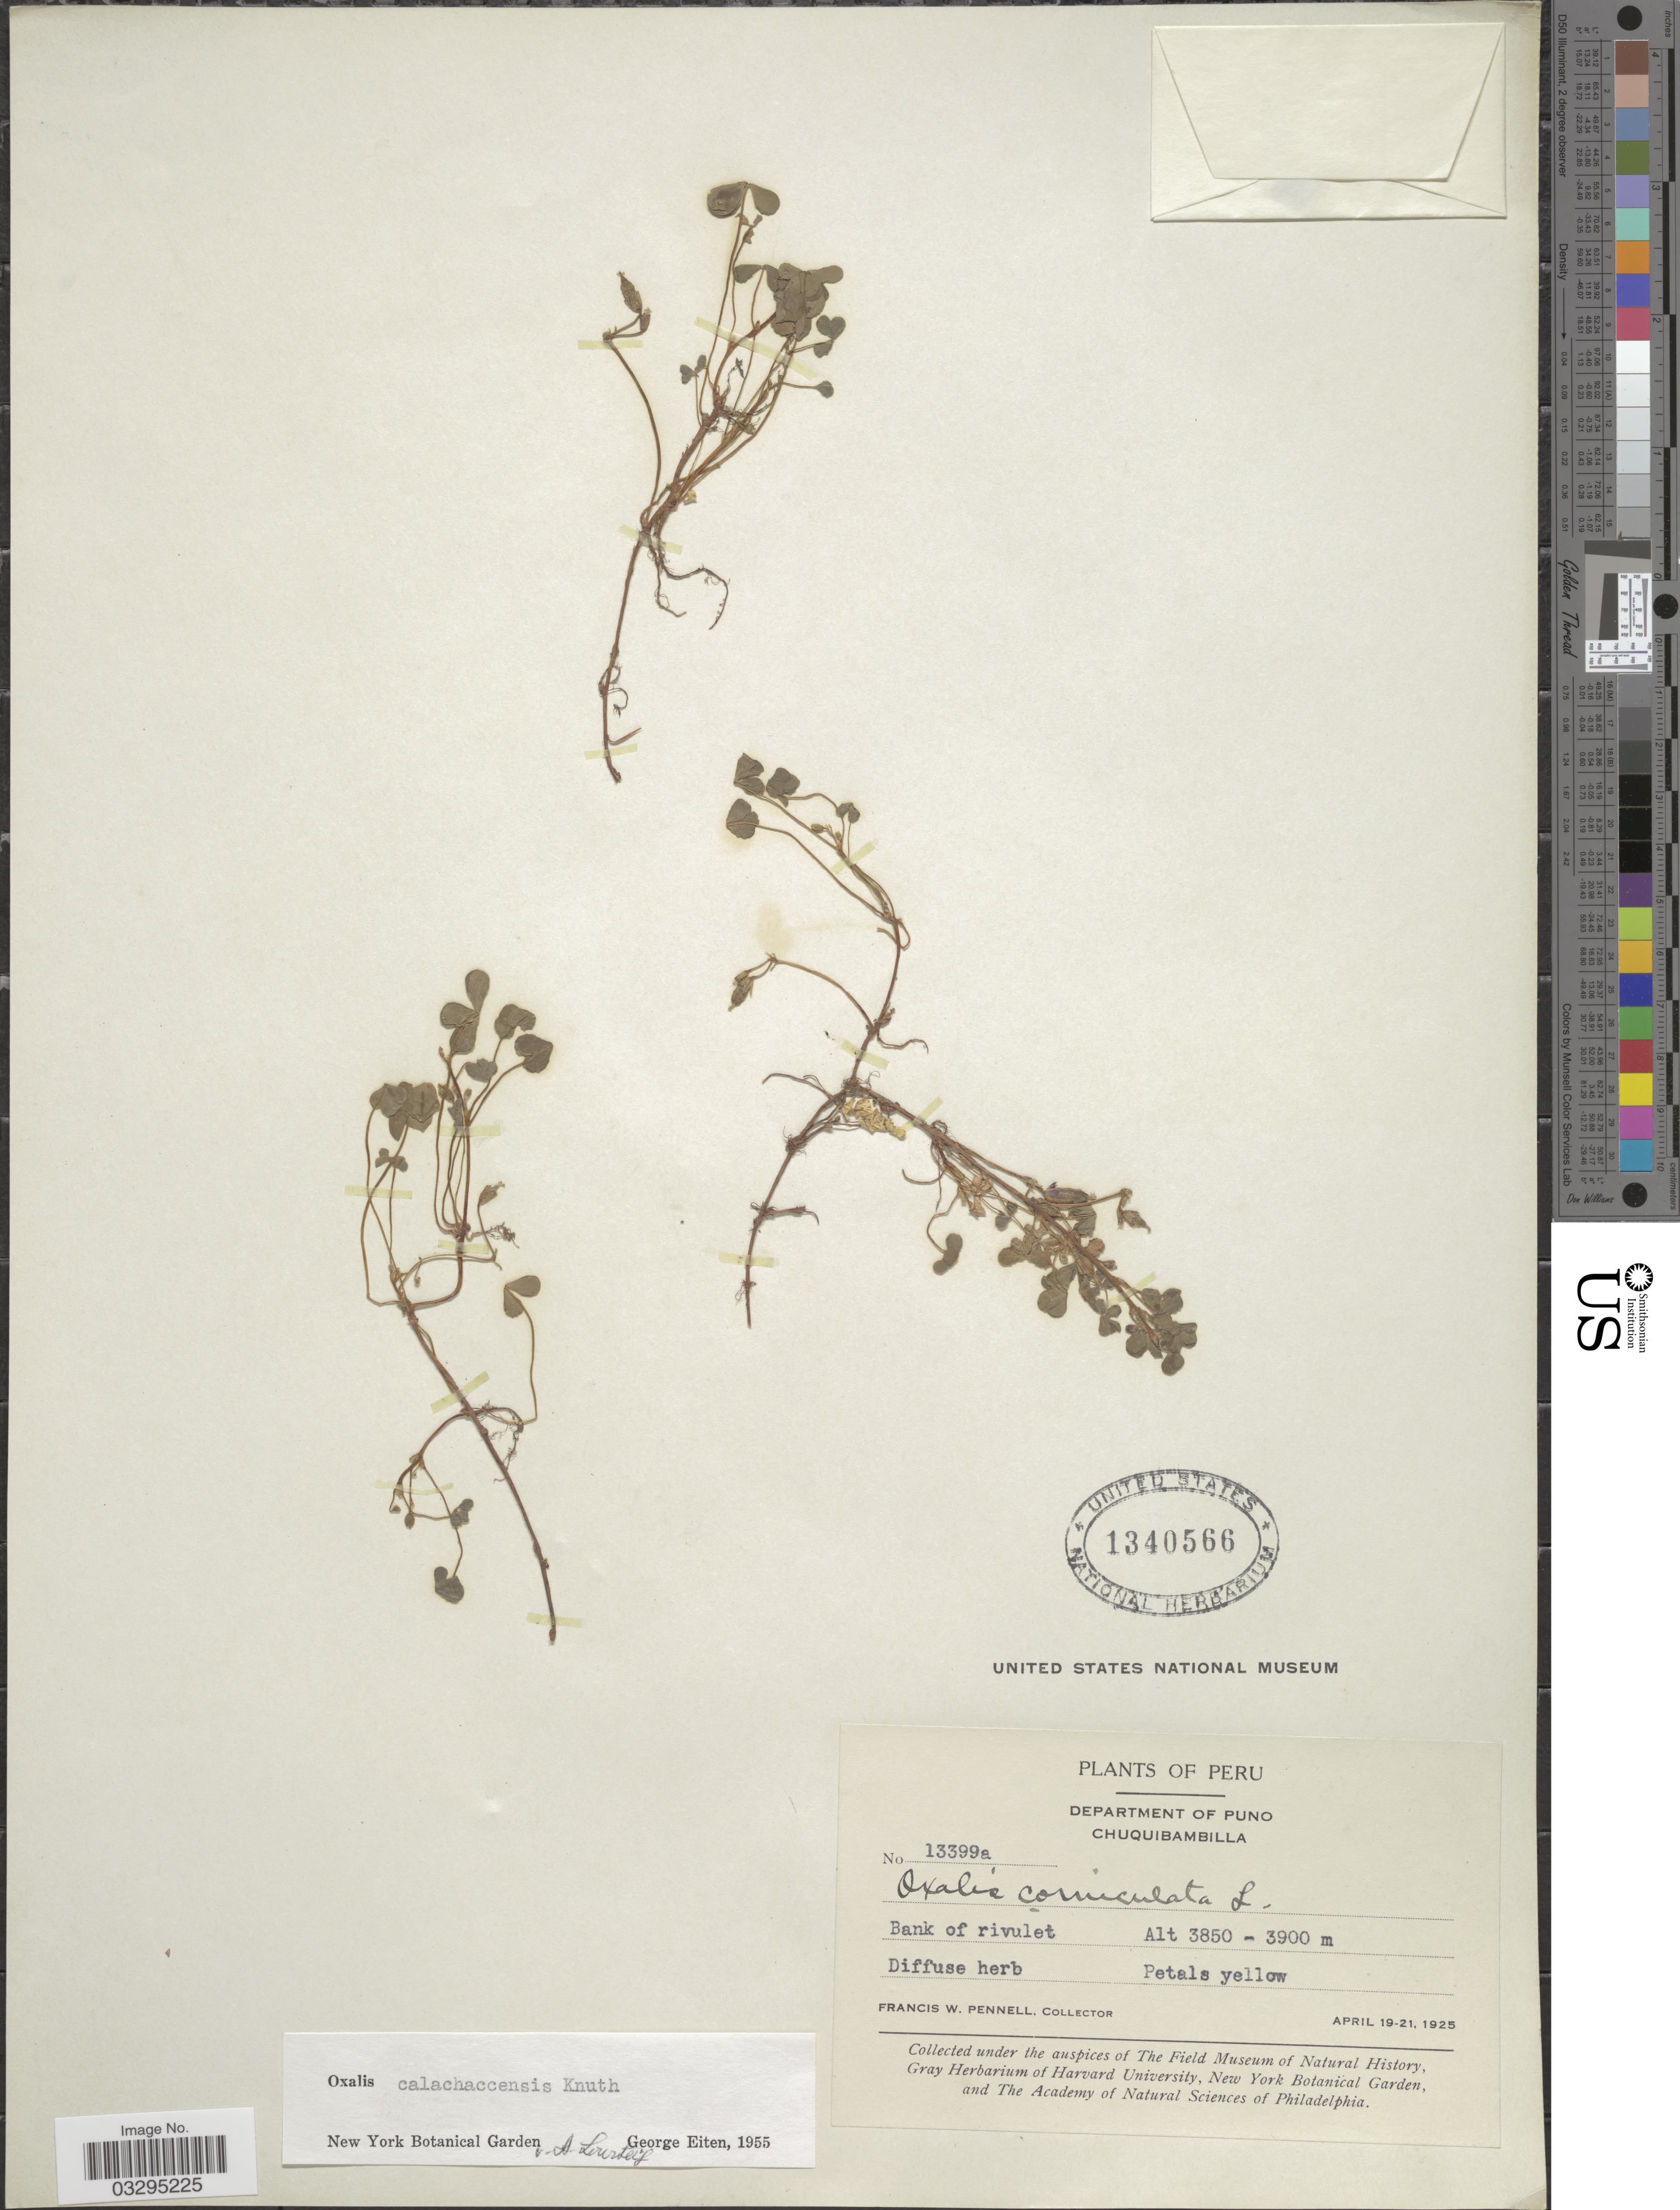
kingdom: Plantae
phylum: Tracheophyta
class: Magnoliopsida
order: Oxalidales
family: Oxalidaceae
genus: Oxalis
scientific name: Oxalis calachaccensis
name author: R. Knuth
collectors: F. W. Pennell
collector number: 13399a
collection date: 1925-04-19/1925-04-21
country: Peru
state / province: Puno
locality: Department of Puno. Chuquibambilla. Bank of rivulet.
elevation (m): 3850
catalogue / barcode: US 1340566